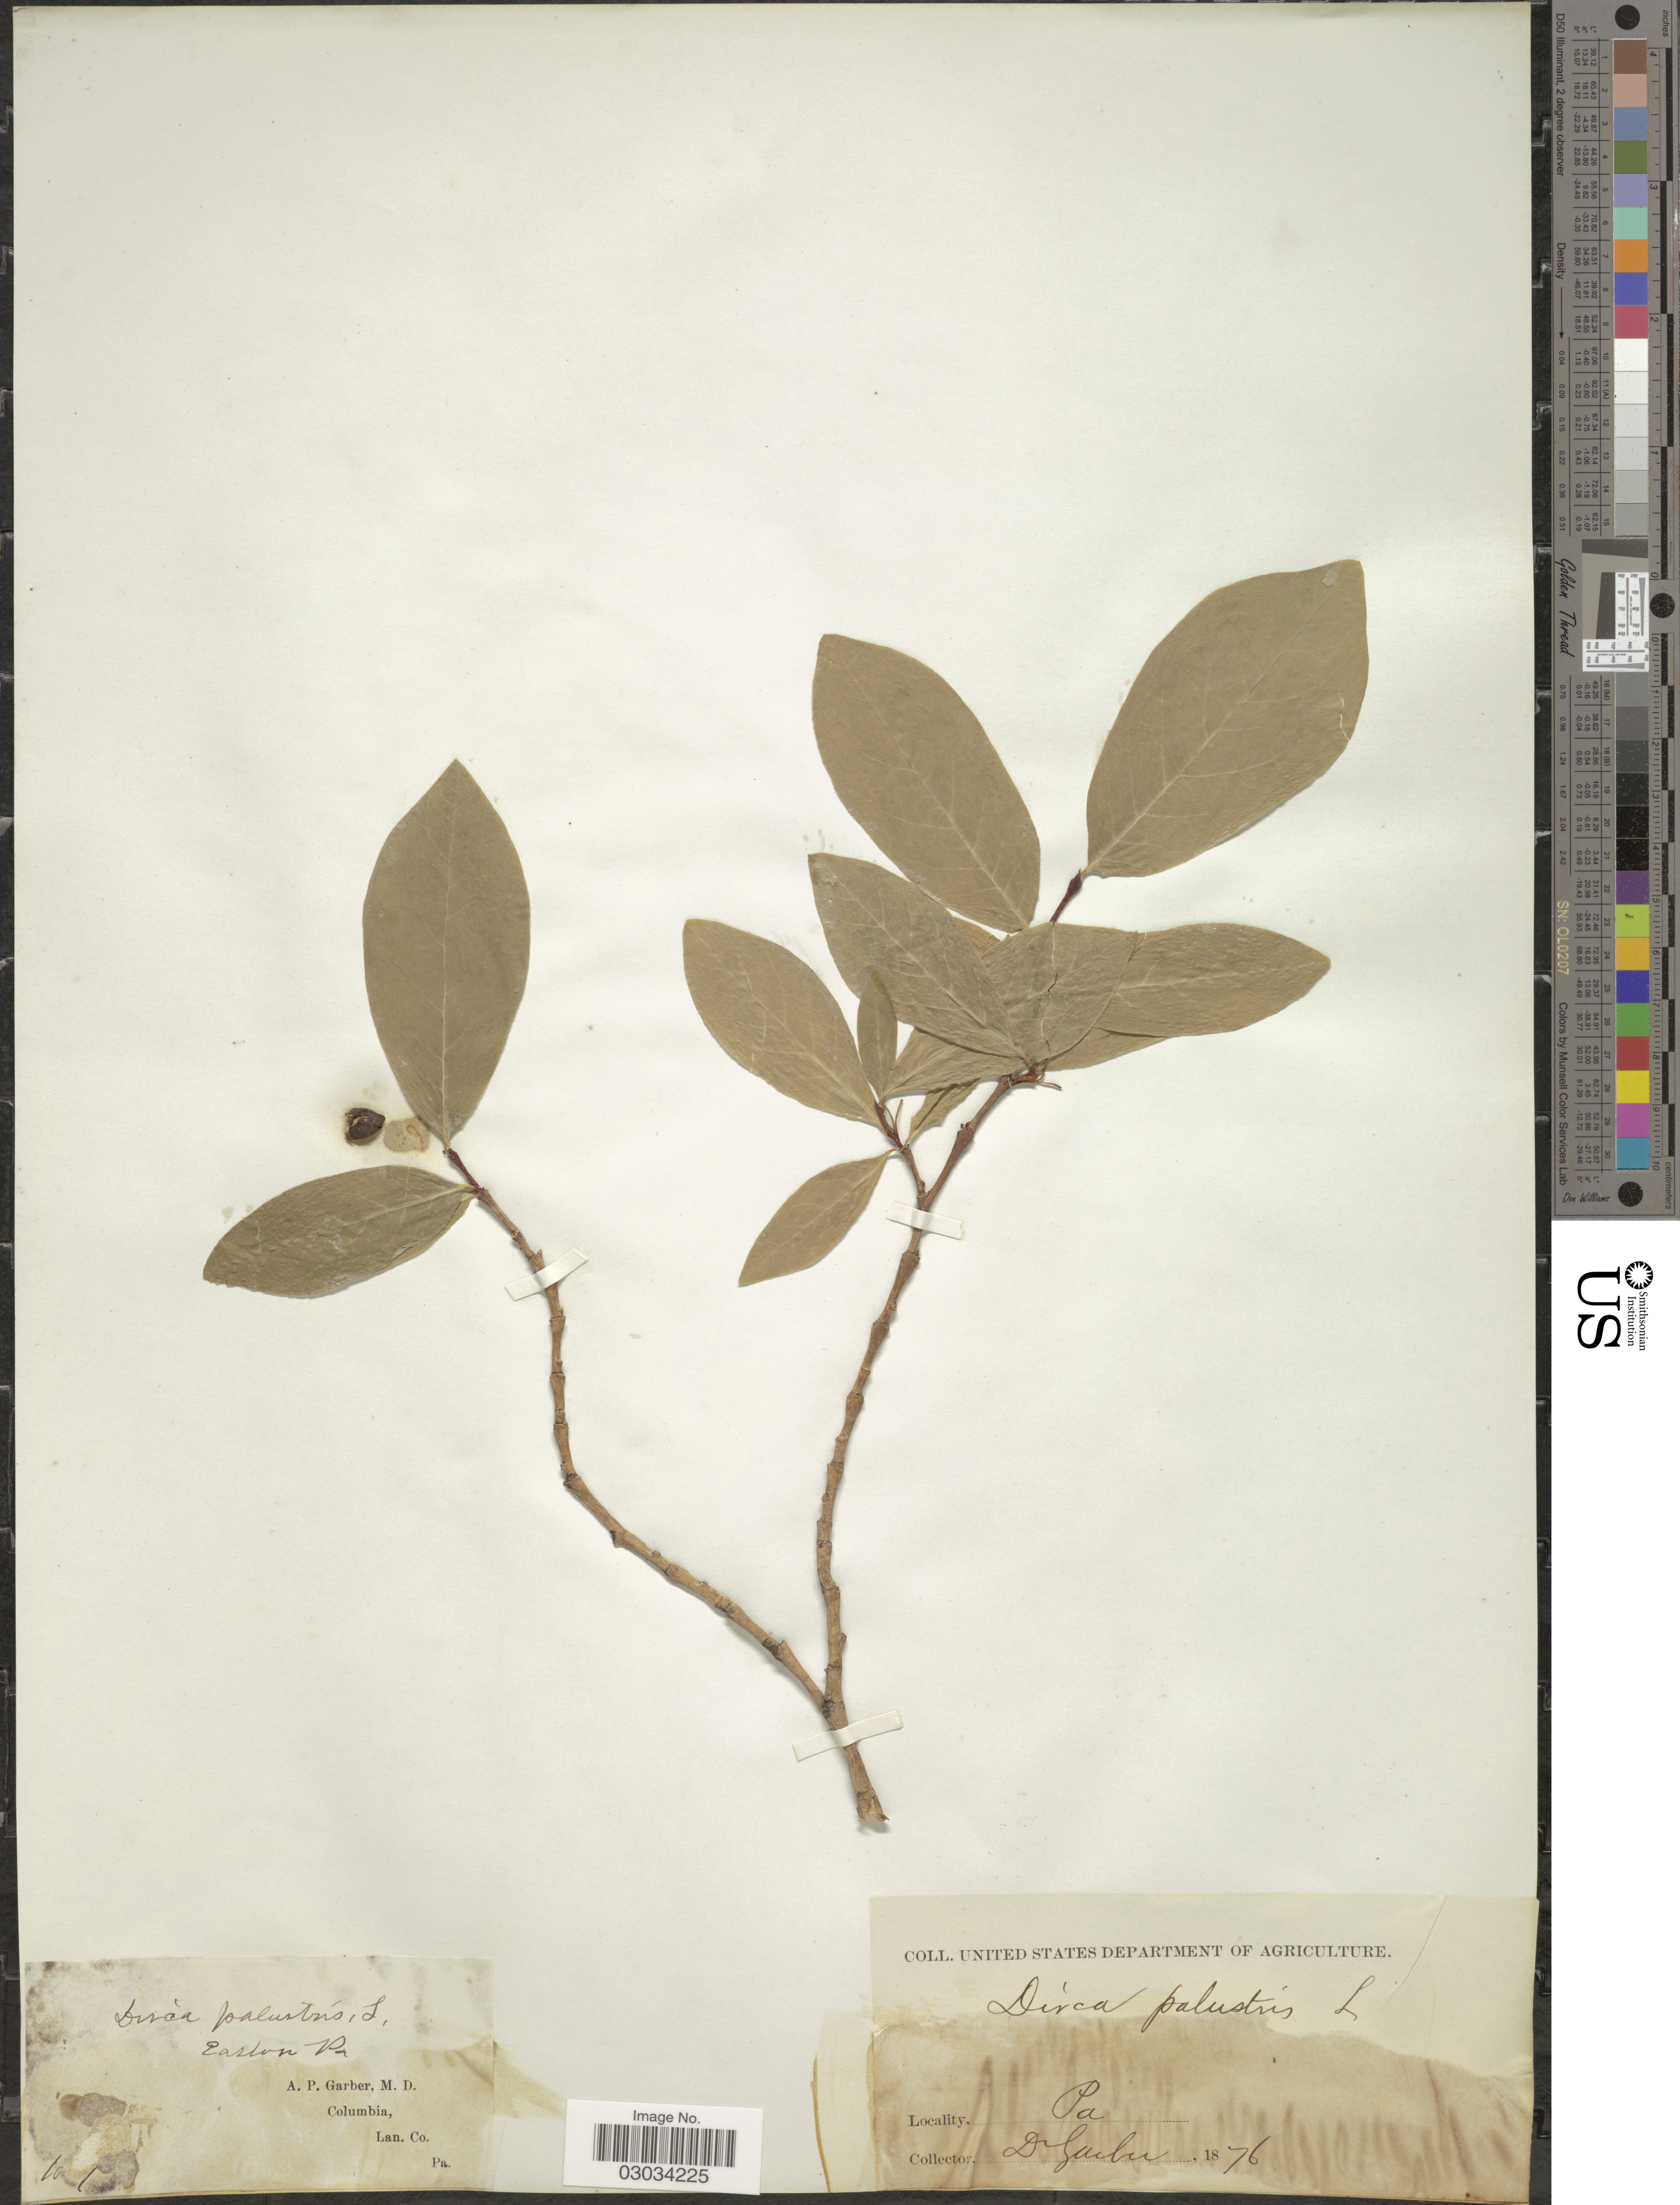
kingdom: Plantae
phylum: Tracheophyta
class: Magnoliopsida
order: Malvales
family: Thymelaeaceae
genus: Dirca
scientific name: Dirca palustris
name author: L.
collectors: A. P. Garber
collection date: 1876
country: United States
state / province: Pennsylvania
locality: Easton.